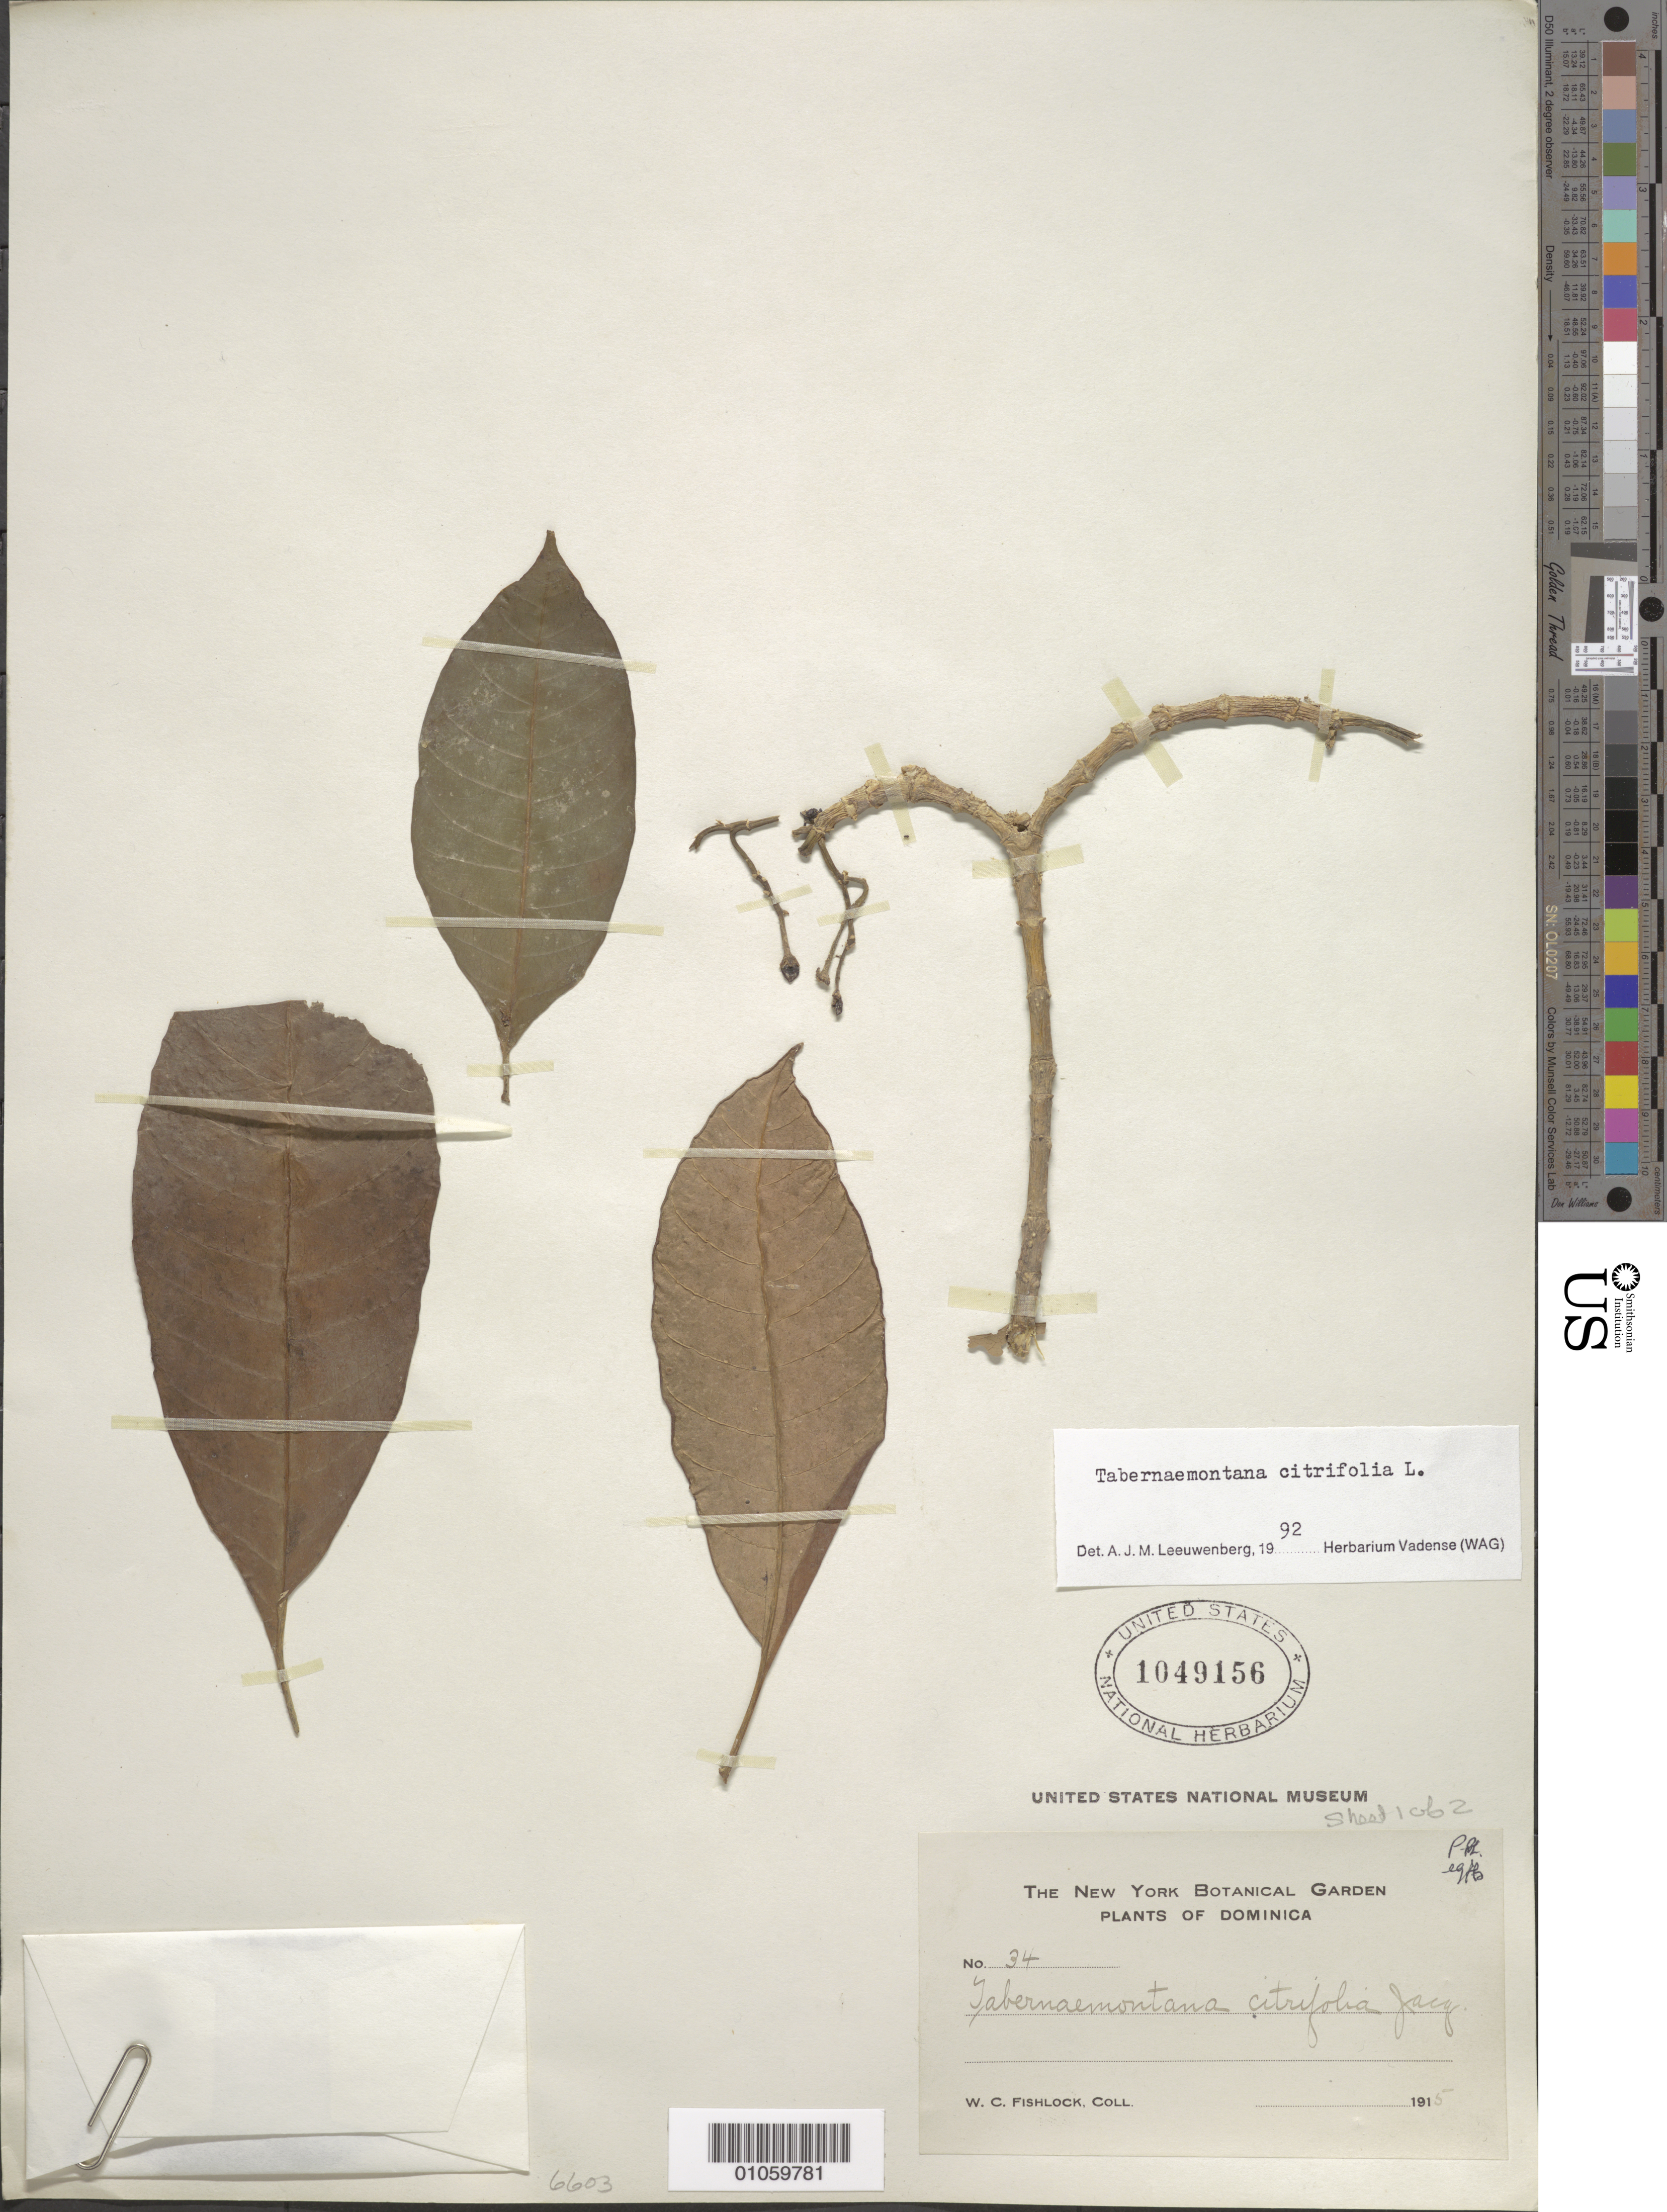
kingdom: Plantae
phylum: Tracheophyta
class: Magnoliopsida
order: Gentianales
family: Apocynaceae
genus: Tabernaemontana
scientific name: Tabernaemontana citrifolia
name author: L.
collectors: W. Fishlock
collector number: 34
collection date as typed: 1915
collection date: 1915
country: Dominica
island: Dominica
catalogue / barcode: US 1049156